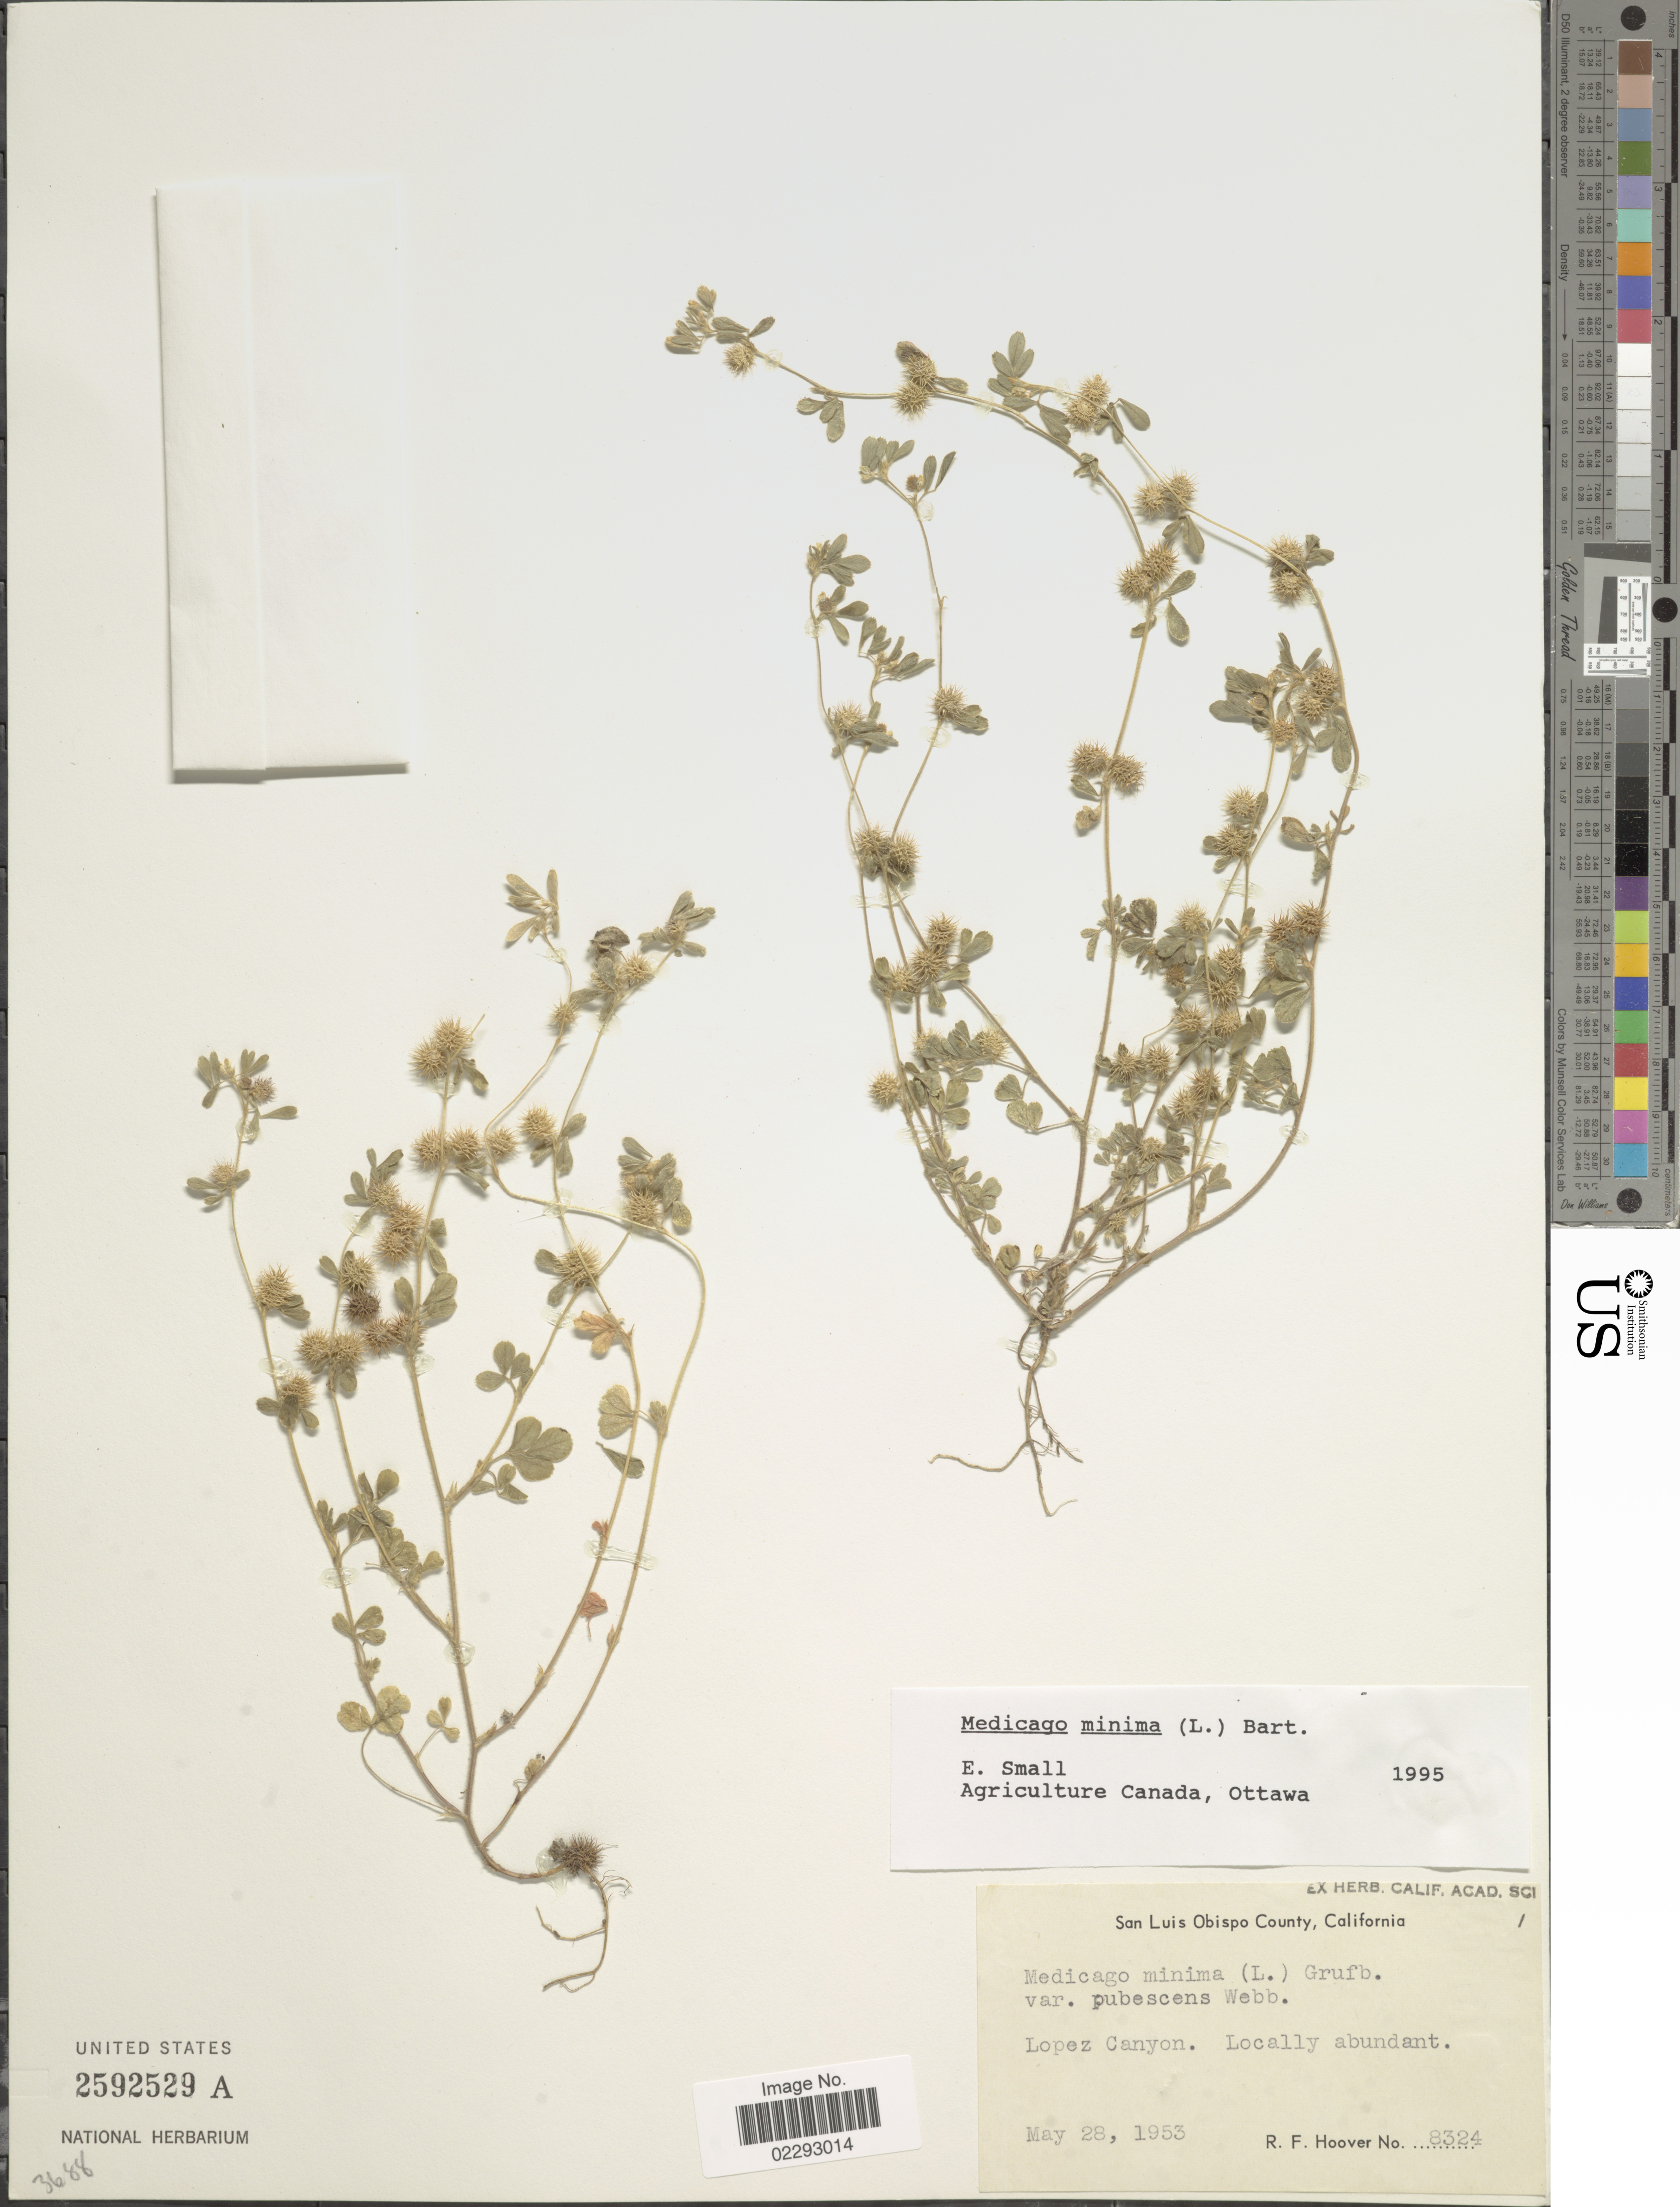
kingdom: Plantae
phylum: Tracheophyta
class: Magnoliopsida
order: Fabales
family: Fabaceae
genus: Medicago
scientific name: Medicago minima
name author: Lam.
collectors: R. F. Hoover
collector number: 8324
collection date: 1953-05-28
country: United States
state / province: California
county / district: San Luis Obispo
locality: San Luis Obispo County, California, Lopez Canyon.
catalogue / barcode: US 2592529A